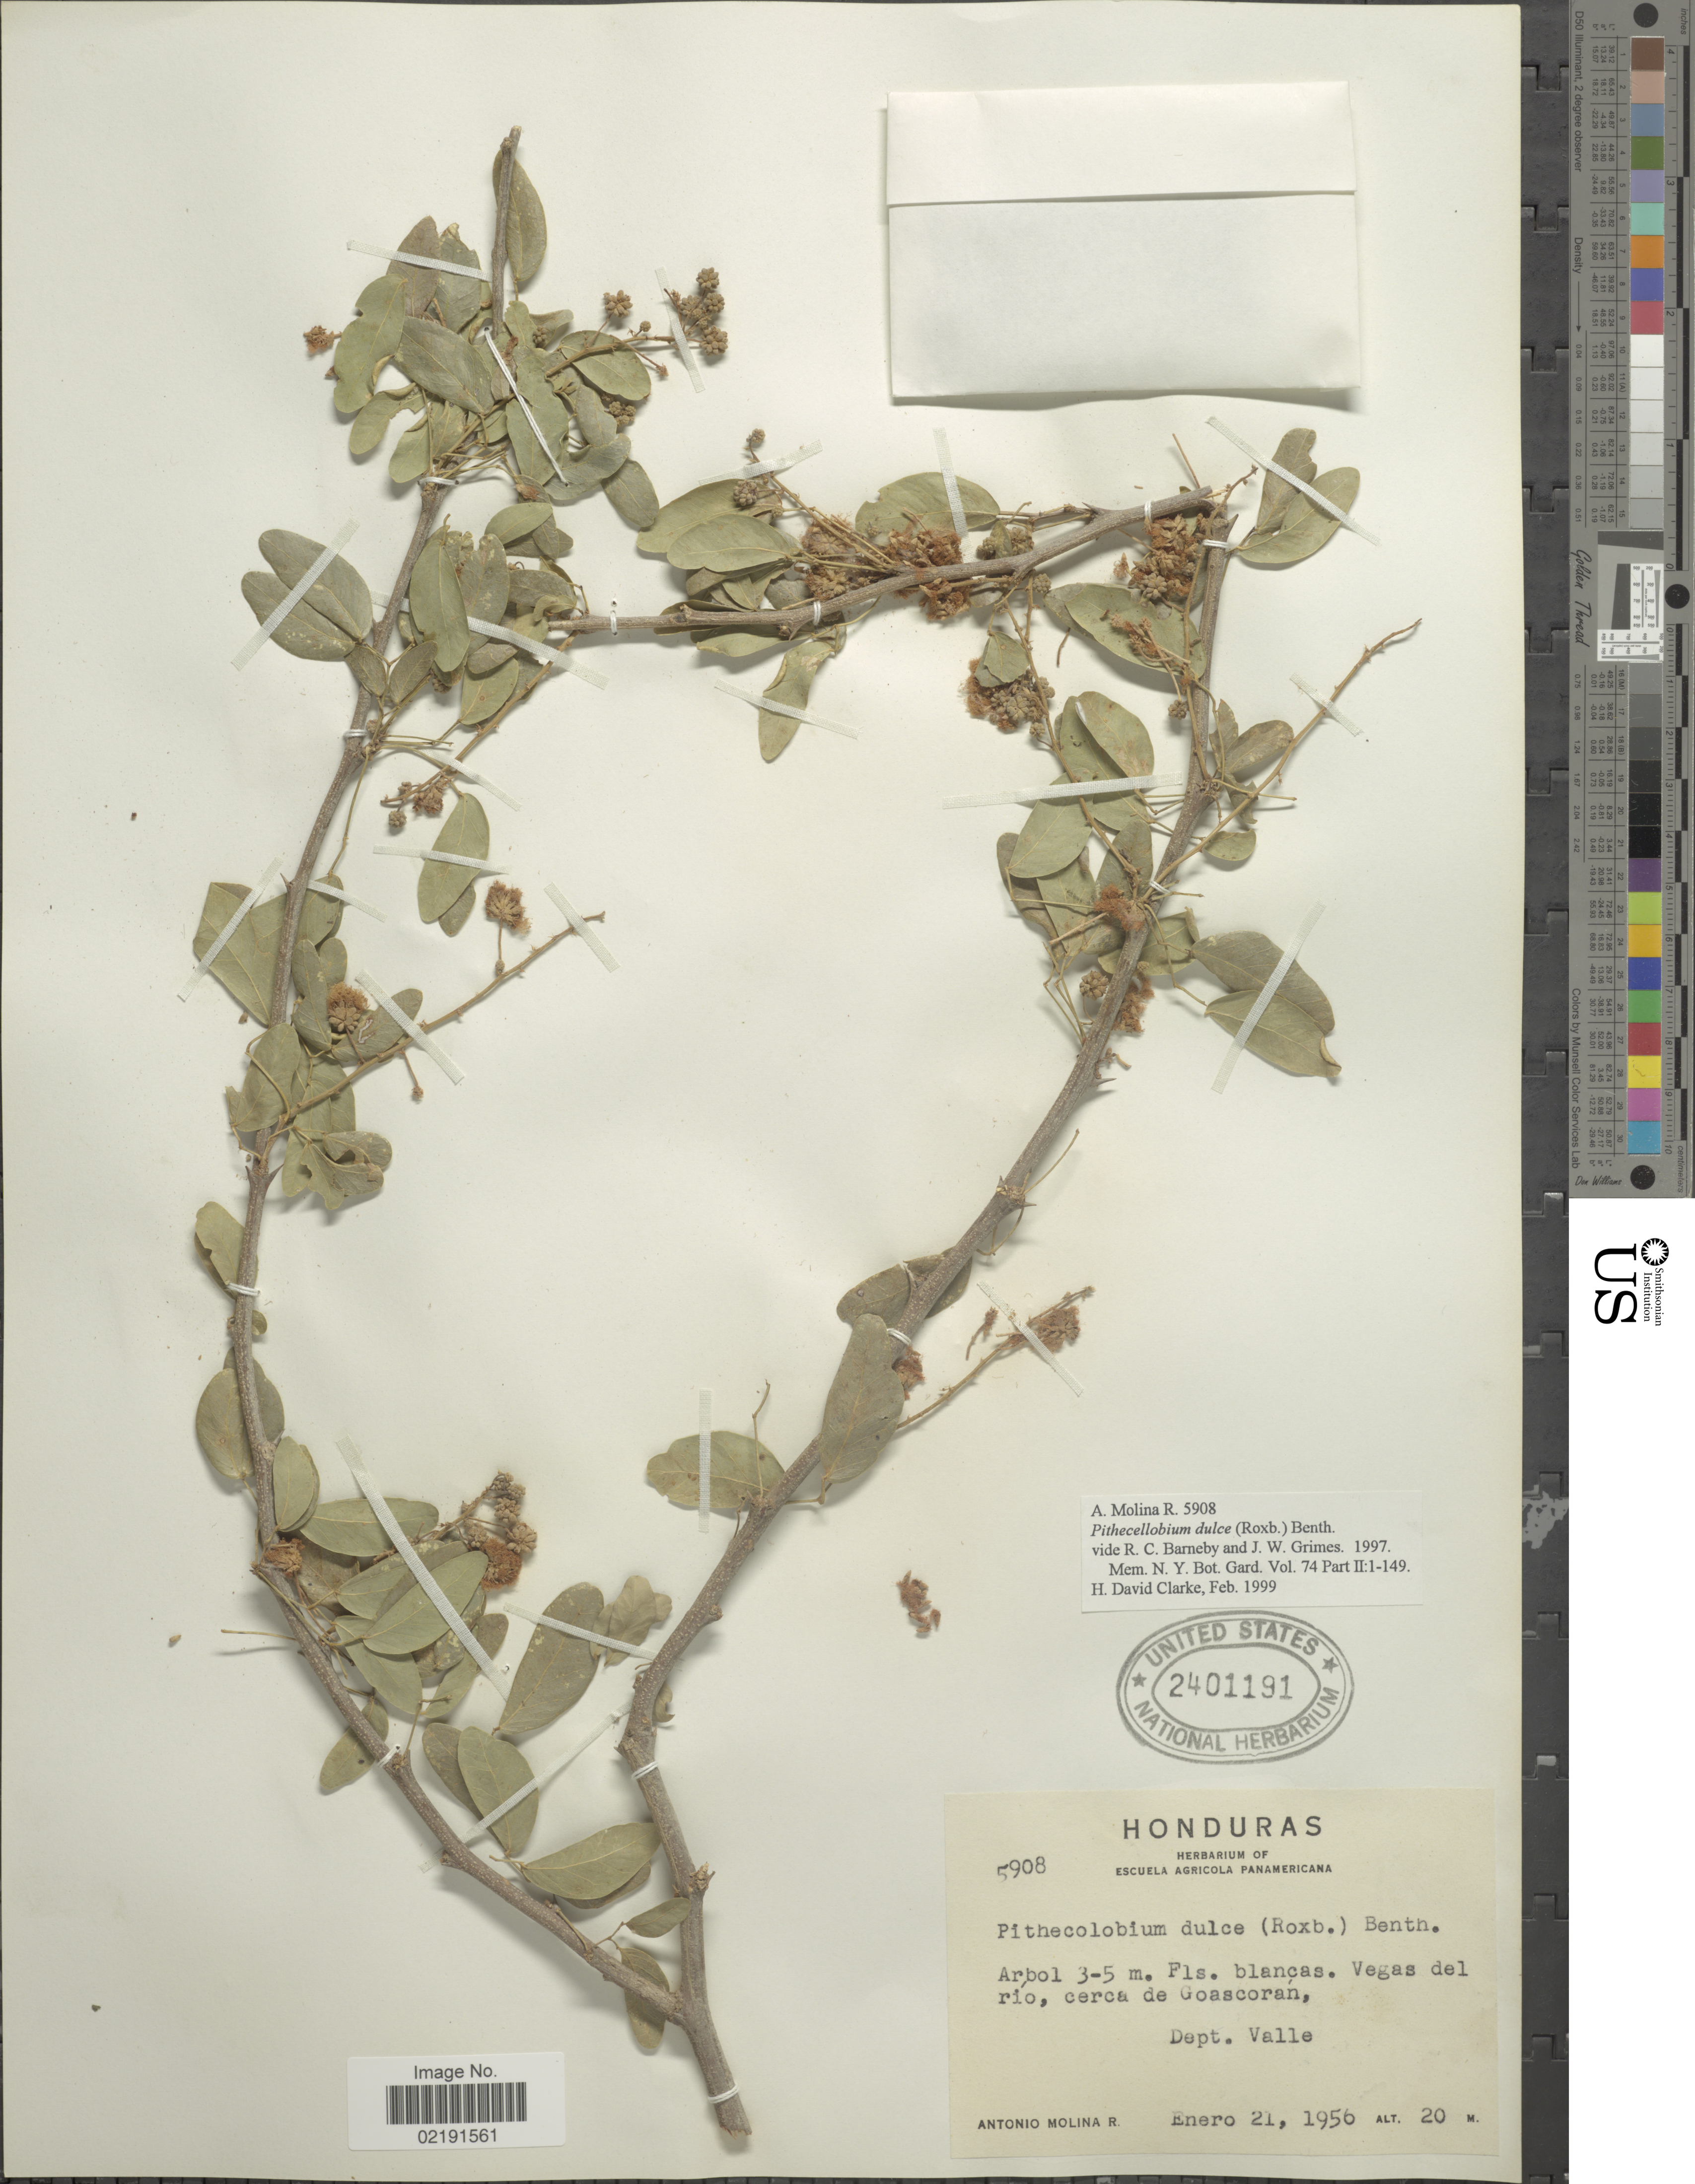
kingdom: Plantae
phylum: Tracheophyta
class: Magnoliopsida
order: Fabales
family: Fabaceae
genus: Pithecellobium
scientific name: Pithecellobium dulce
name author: (Roxb.) Benth.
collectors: A. Molina R.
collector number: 5908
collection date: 1956-01-21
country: Honduras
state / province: Valle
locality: Vegas del rio, cerca de Goascorán, Dept. Valle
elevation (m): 20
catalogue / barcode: US 2401191